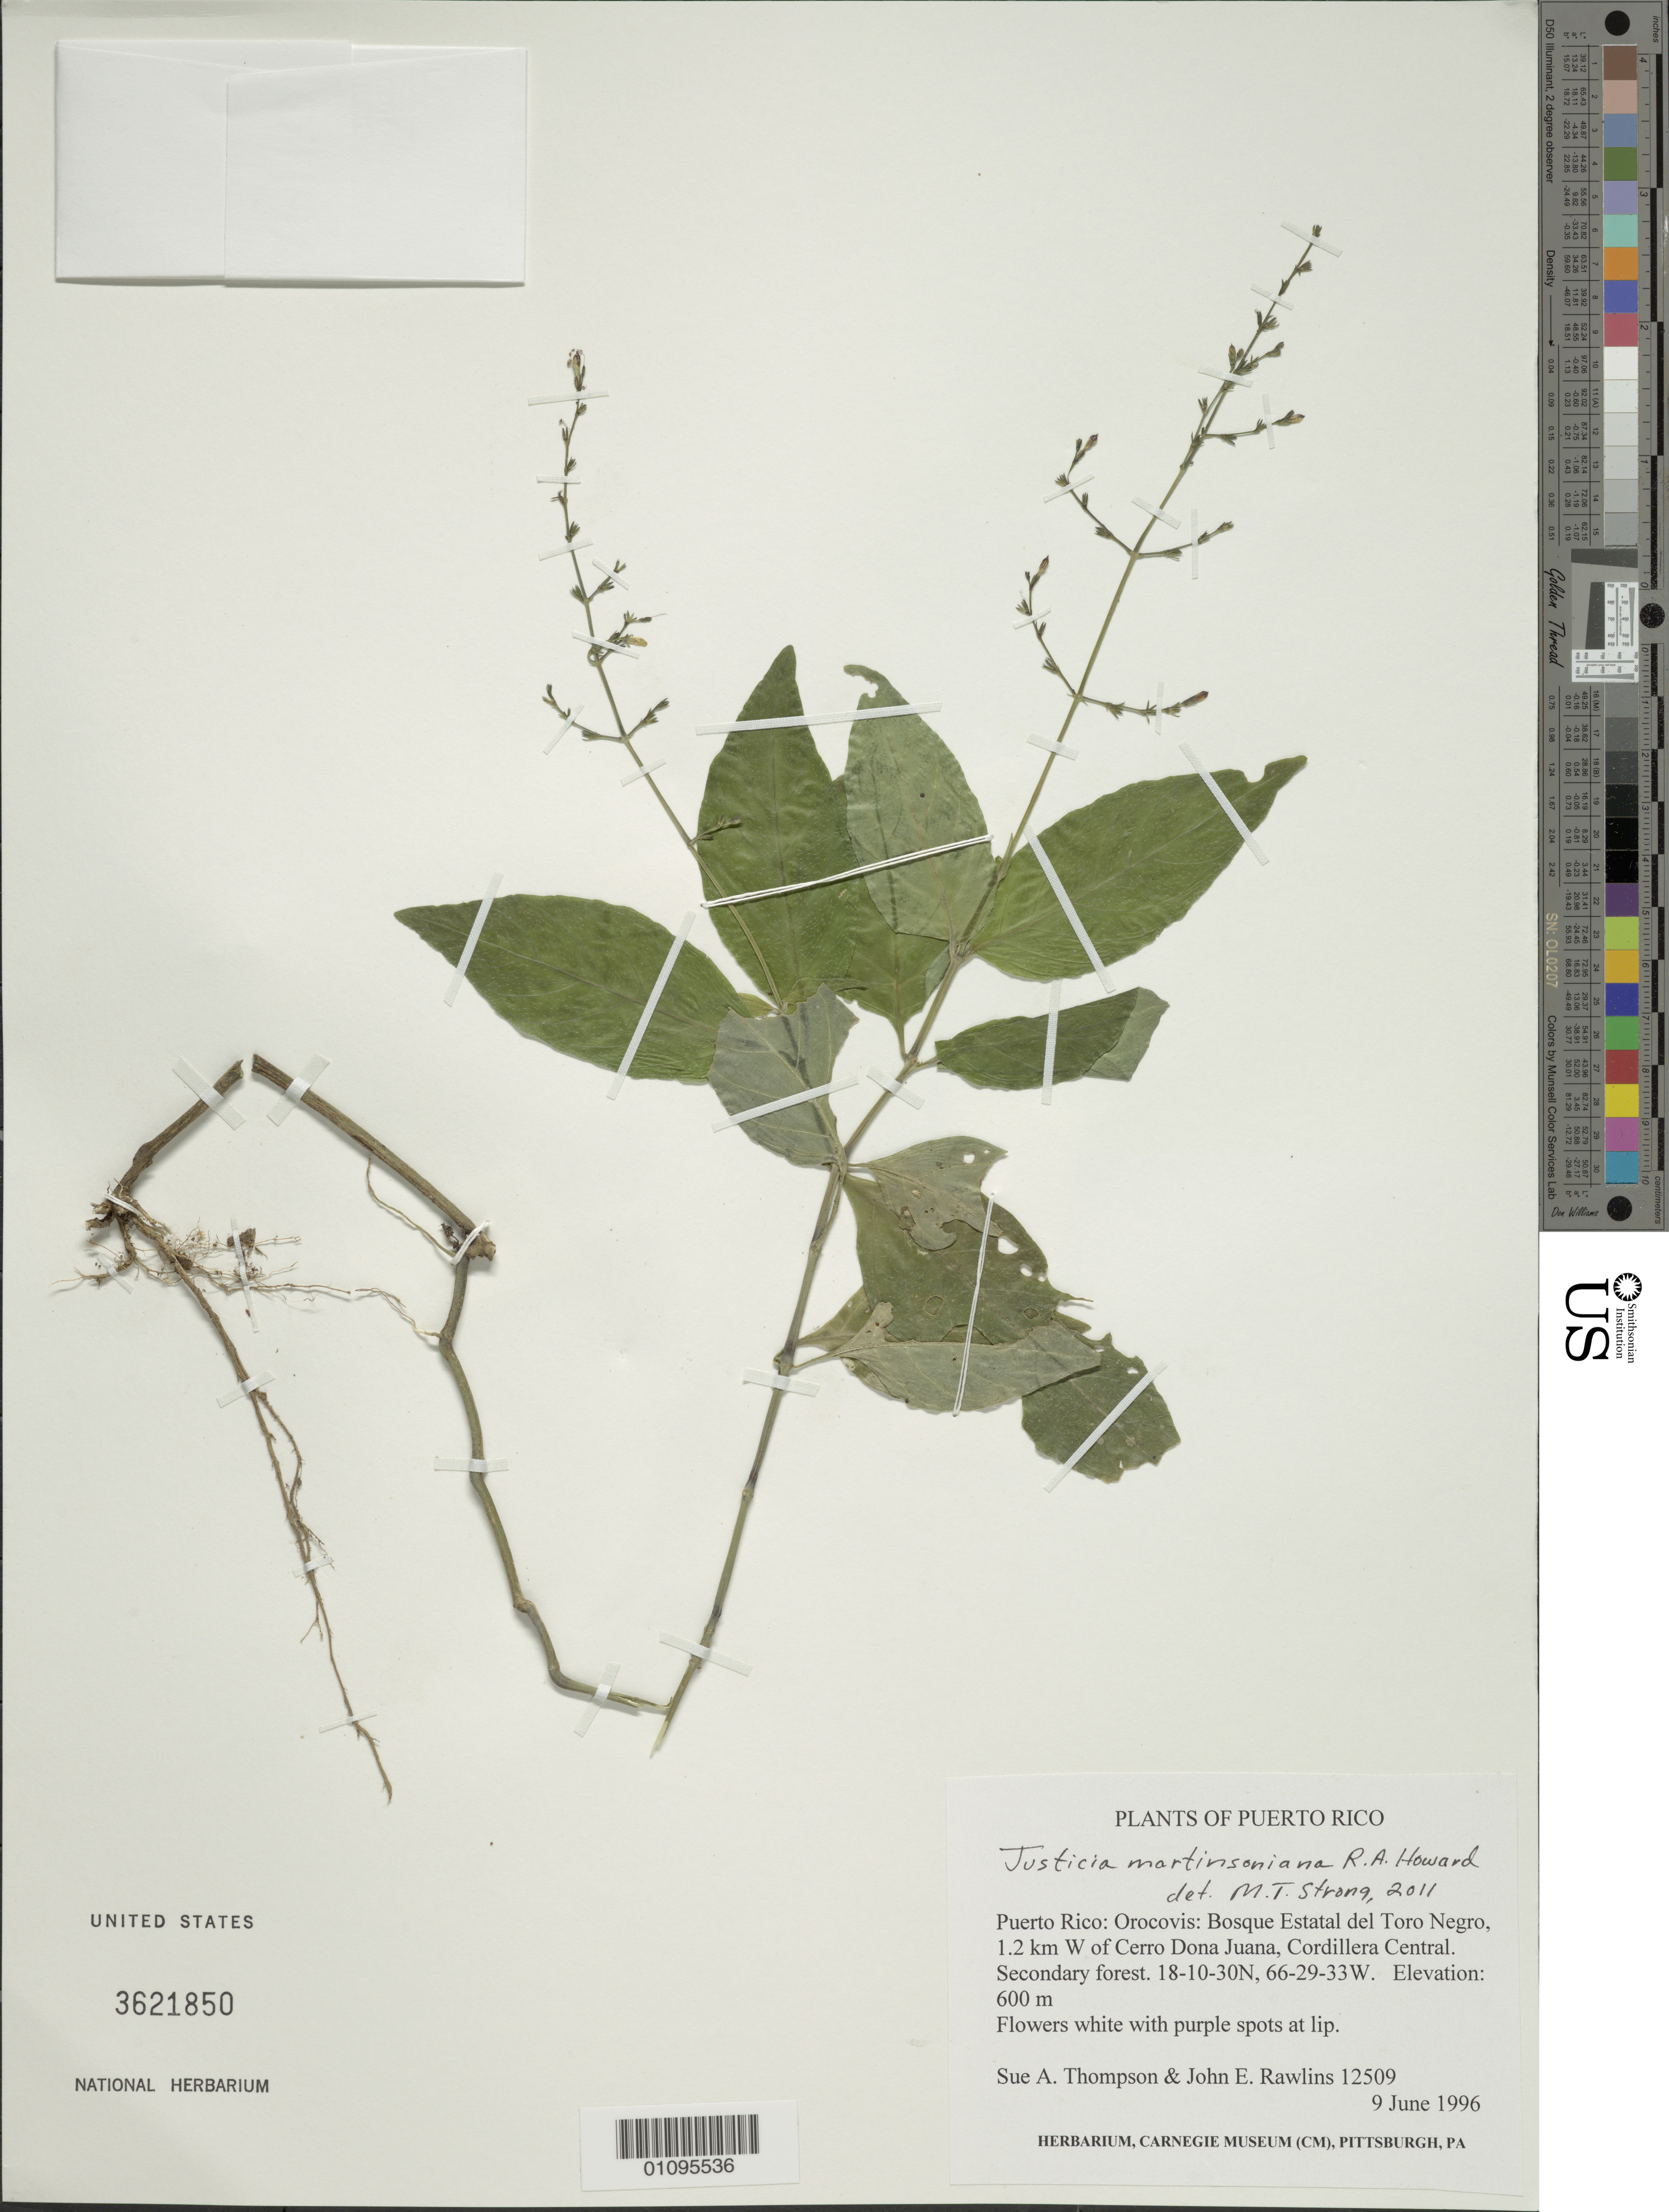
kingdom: Plantae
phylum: Tracheophyta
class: Magnoliopsida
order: Lamiales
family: Acanthaceae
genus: Justicia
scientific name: Justicia martinsoniana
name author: R.A. Howard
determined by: Strong, M. T., (US), Smithsonian Institution - National Museum of Natural History (UNITED STATES)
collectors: S. A. Thompson & J. Rawlins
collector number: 12509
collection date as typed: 09 Jun 1996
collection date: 1996-06-09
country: Puerto Rico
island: Puerto Rico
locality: Orocovis: Bosque Estatal del Toro Negro, ;1.2 km W of Cerro Dona Juana, Cordillera Central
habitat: Secondary forest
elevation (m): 600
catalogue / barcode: US 3621850